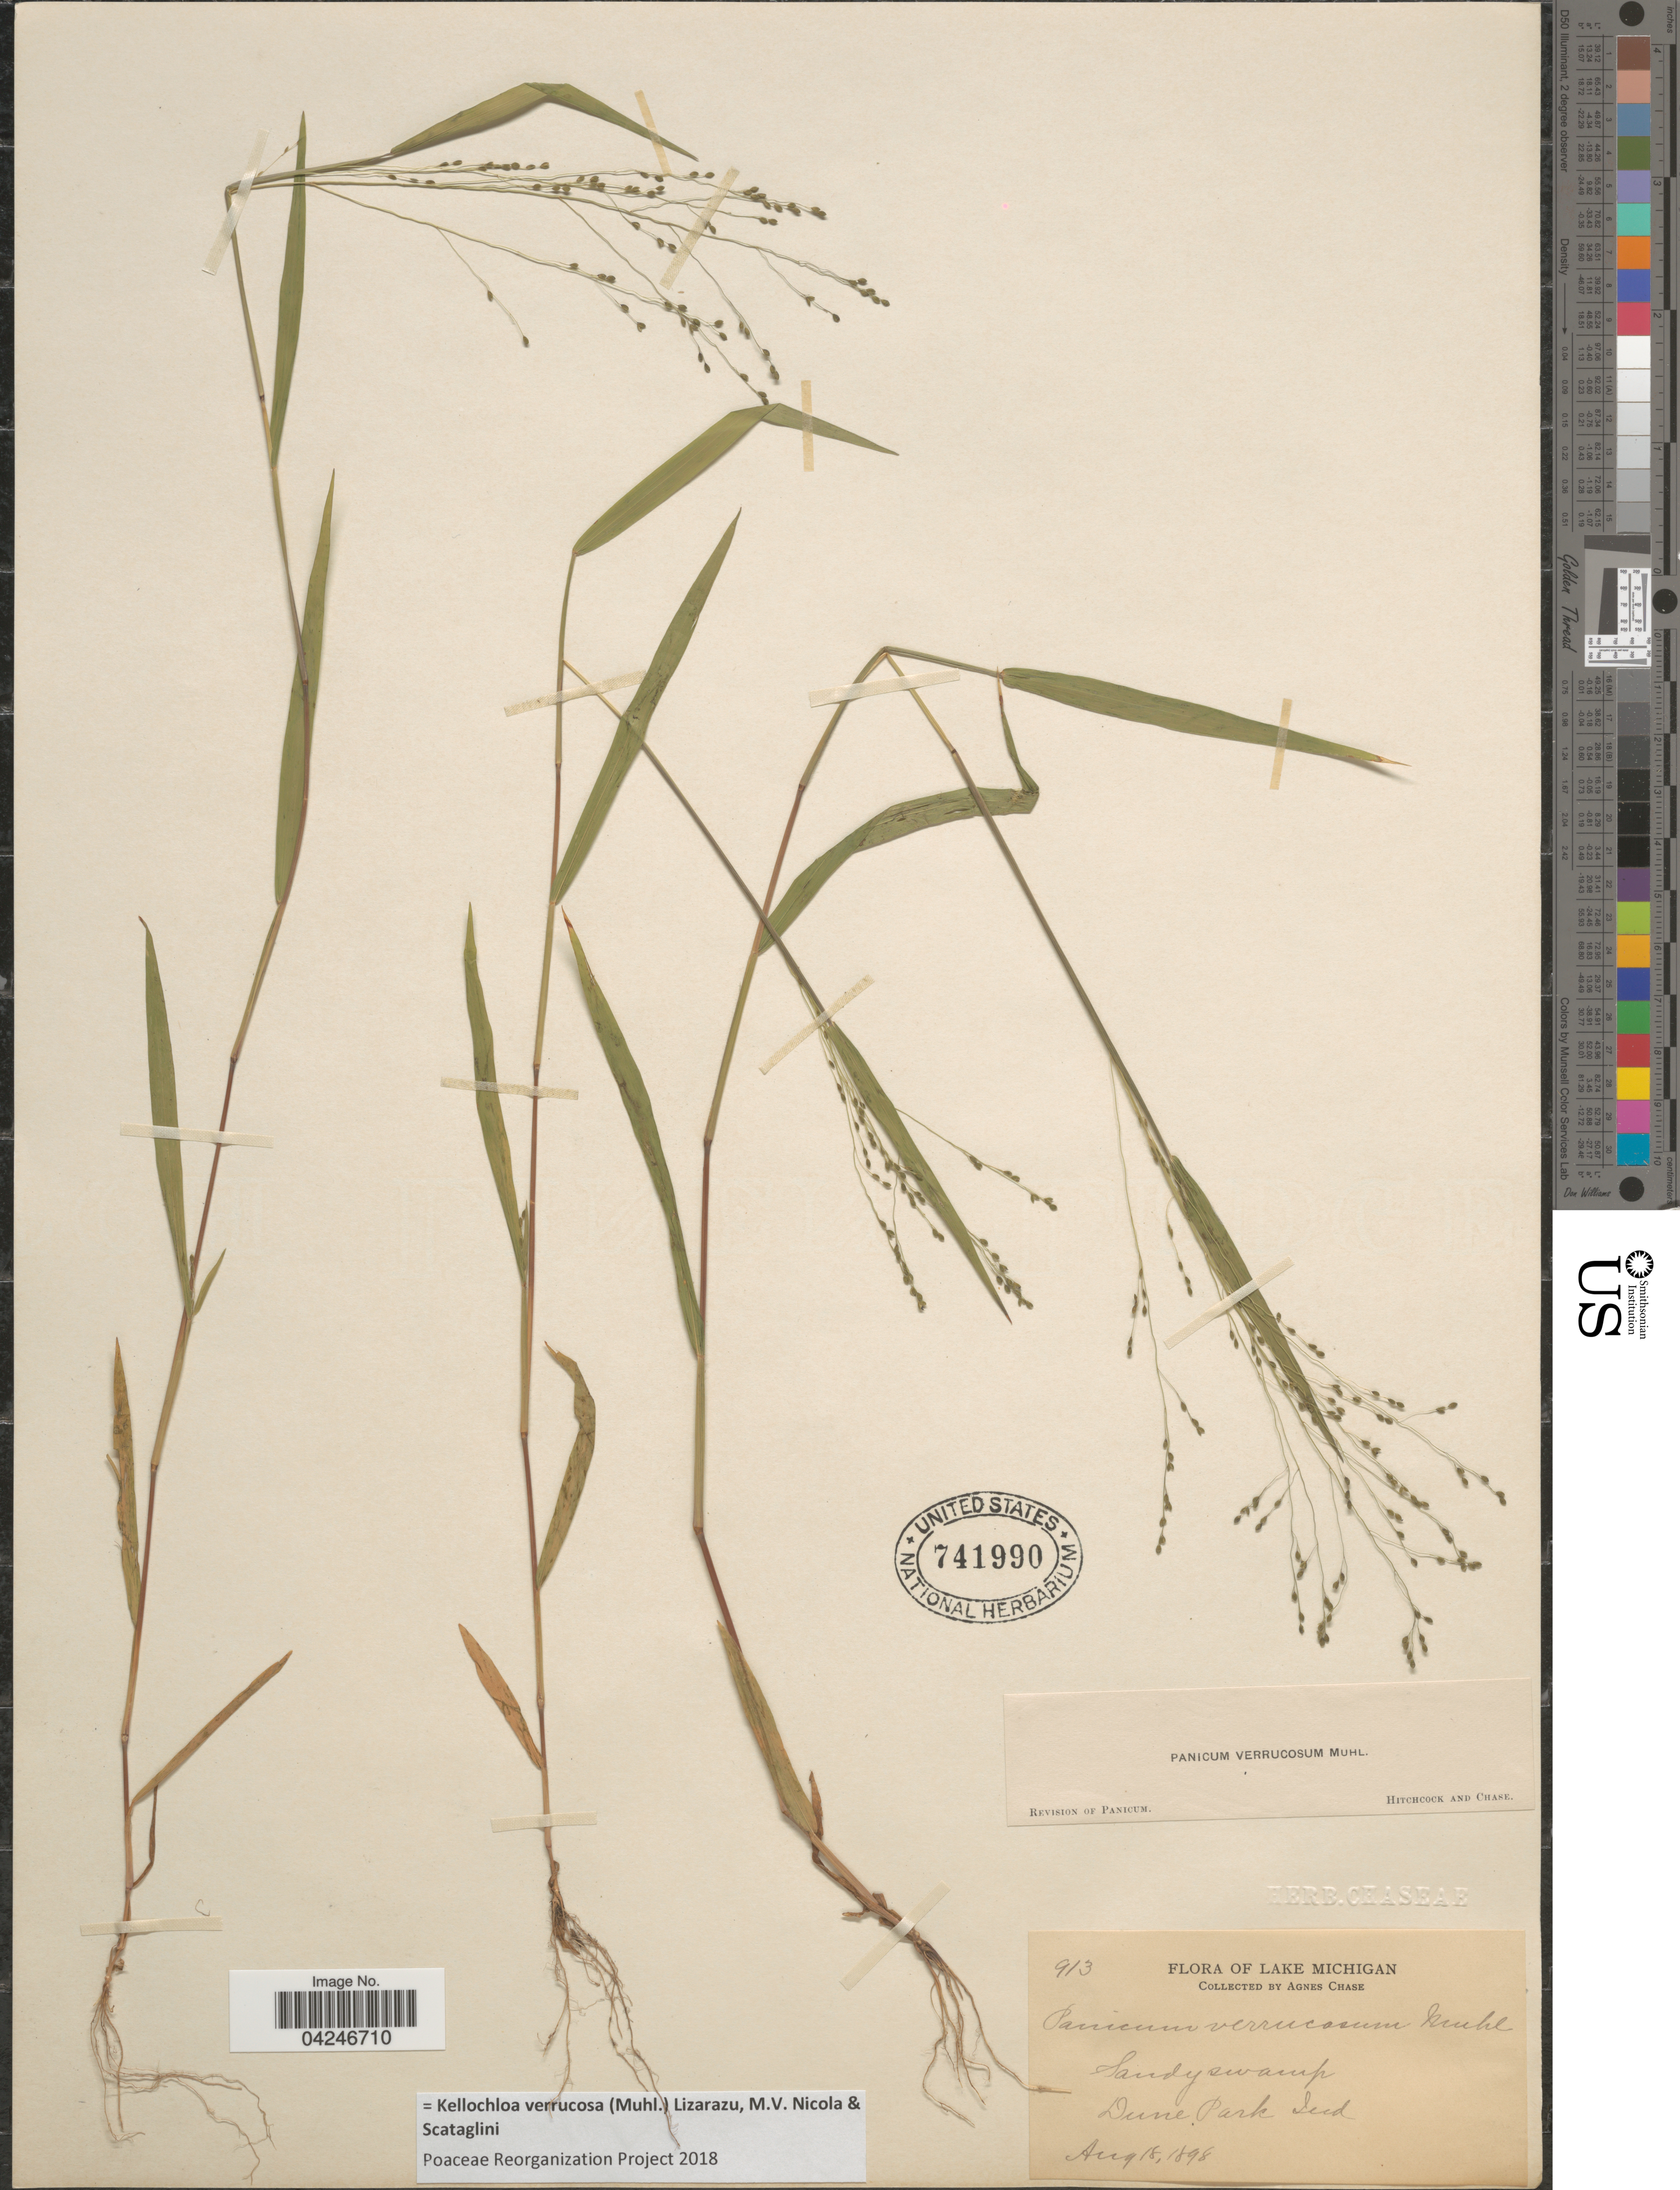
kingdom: Plantae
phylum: Tracheophyta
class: Liliopsida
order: Poales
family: Poaceae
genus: Kellochloa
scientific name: Kellochloa verrucosa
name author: (Muhl.) Lizarazu et al.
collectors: A. Chase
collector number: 913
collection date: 1898-08-18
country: United States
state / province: Indiana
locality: Lake Michigan. Dune Park.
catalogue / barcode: US 741990